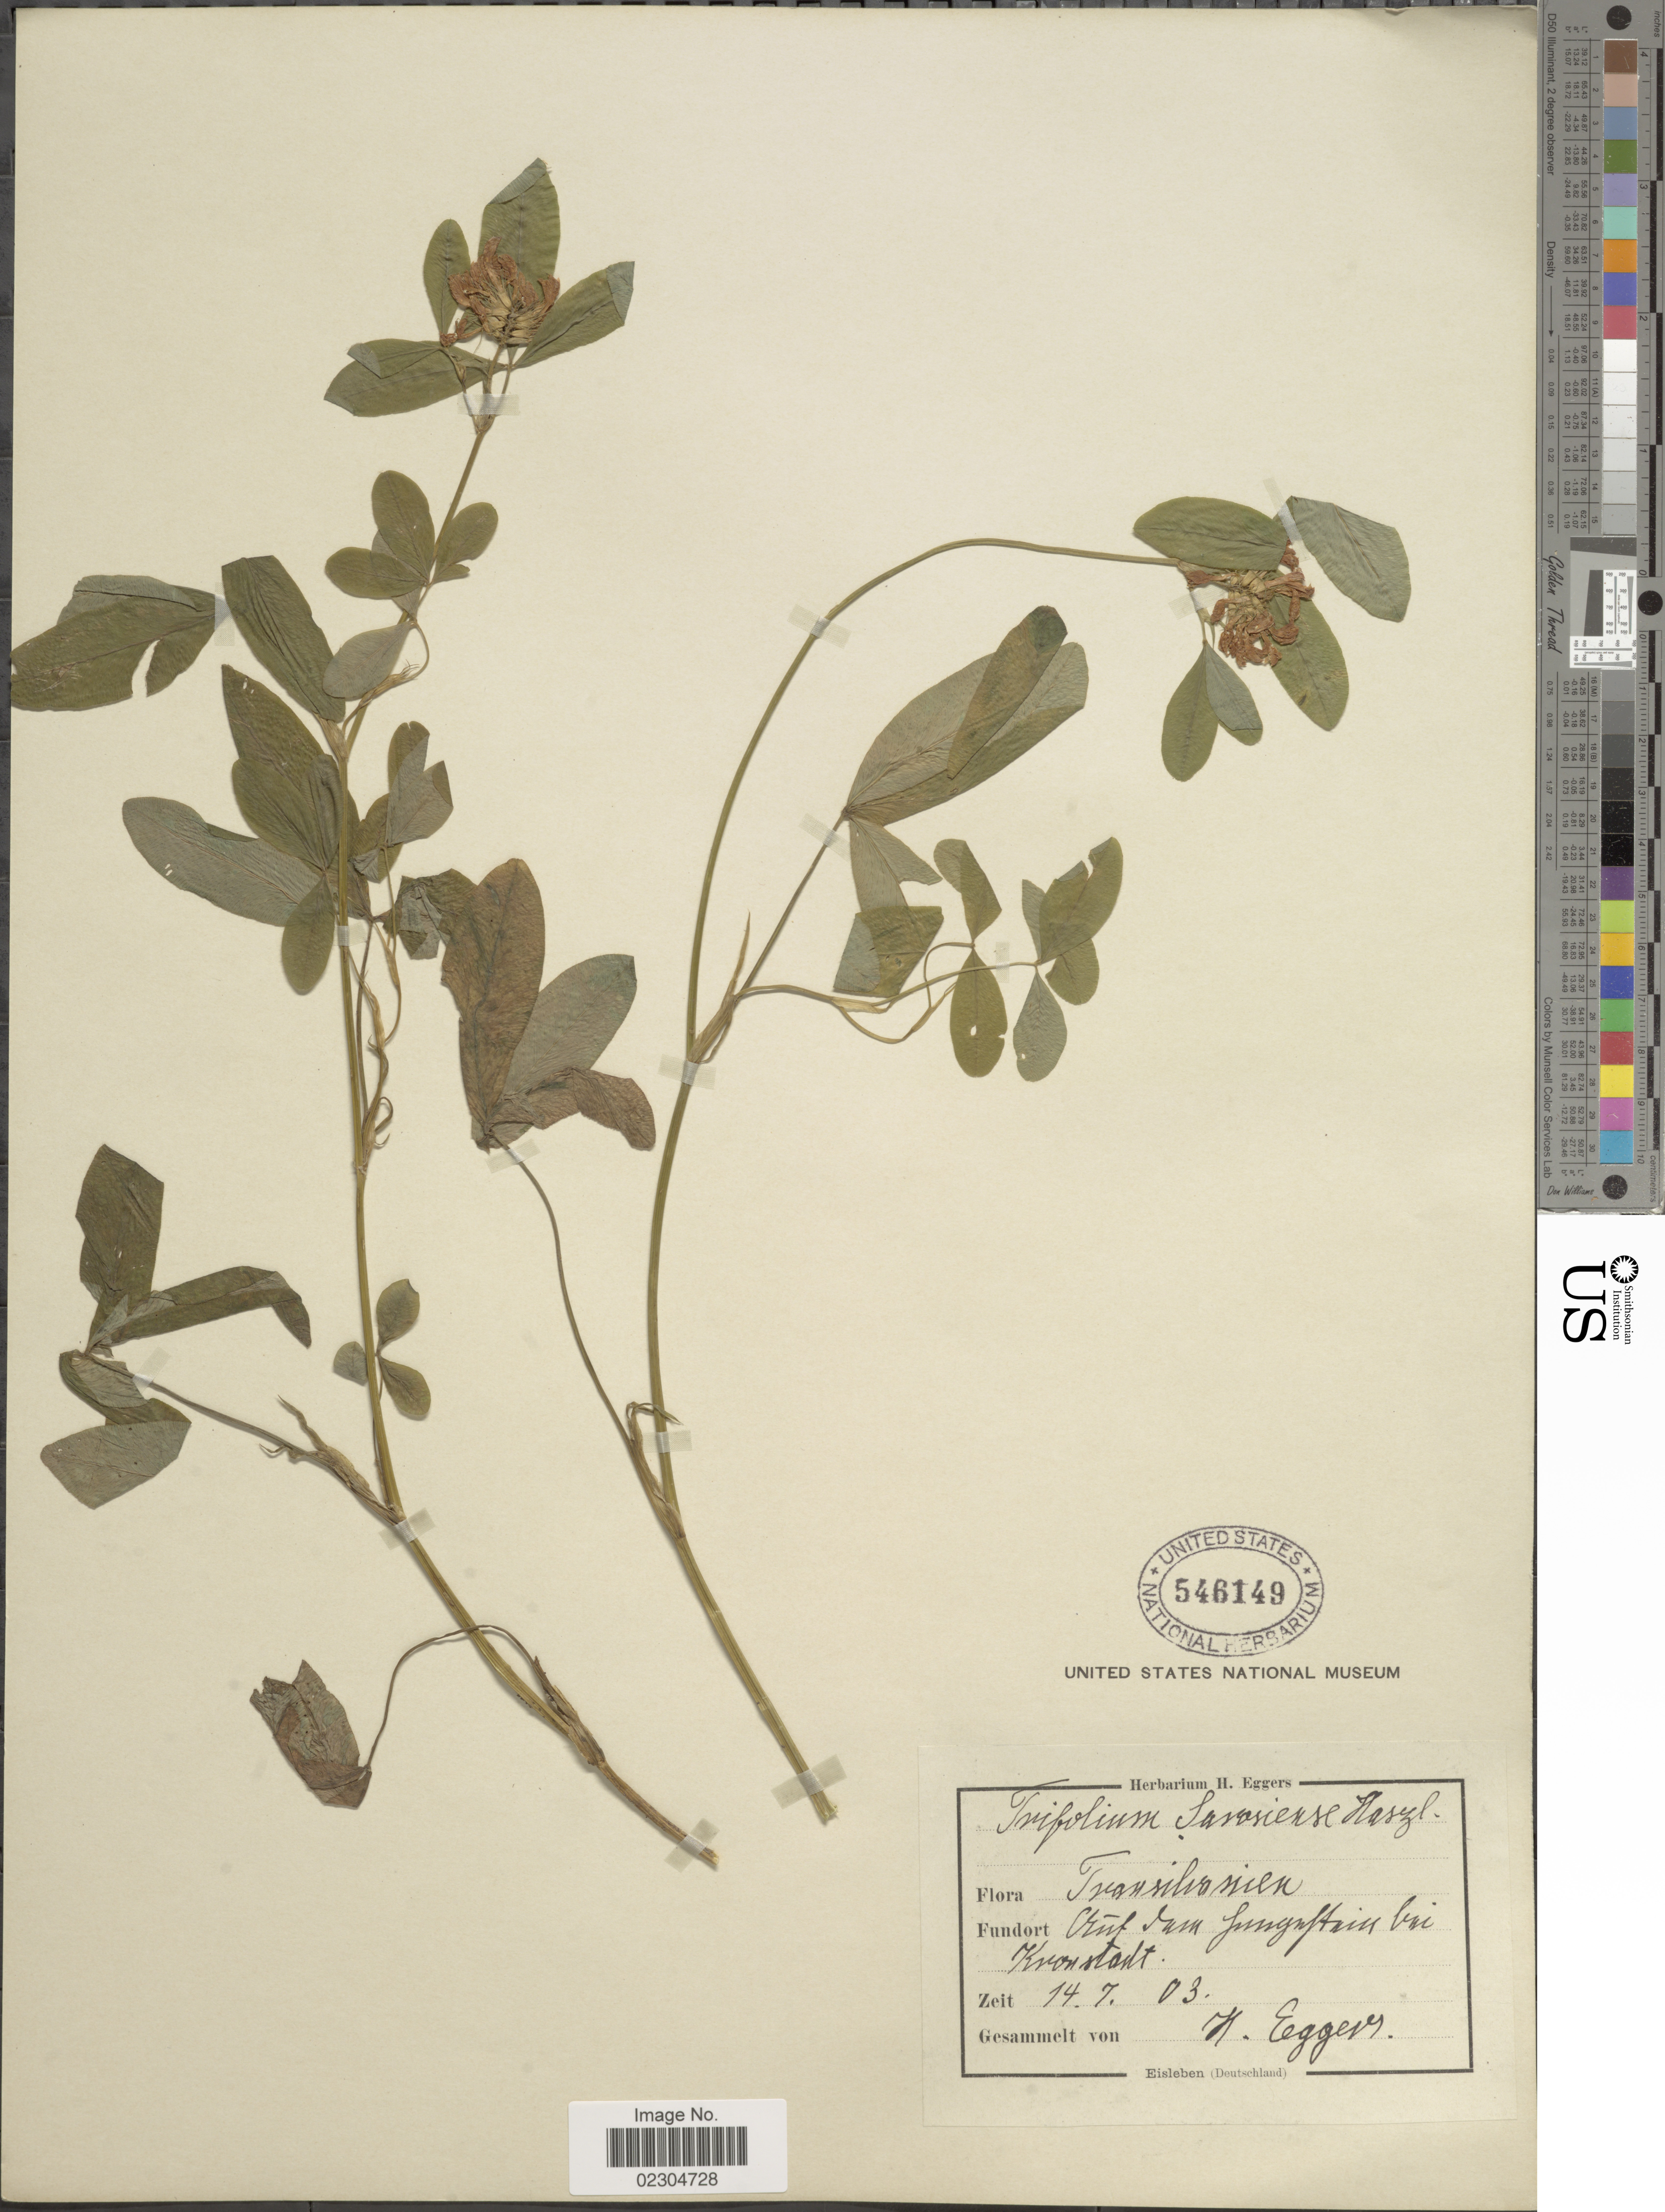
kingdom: Plantae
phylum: Tracheophyta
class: Magnoliopsida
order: Fabales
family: Fabaceae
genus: Trifolium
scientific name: Trifolium sarosiense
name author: Hazsl.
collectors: H. F. A. von Eggers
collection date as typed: Transcribed d/m/y: 14/7/3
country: Russian Federation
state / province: St. Petersburg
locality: Kronshtadt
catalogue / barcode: US 546149